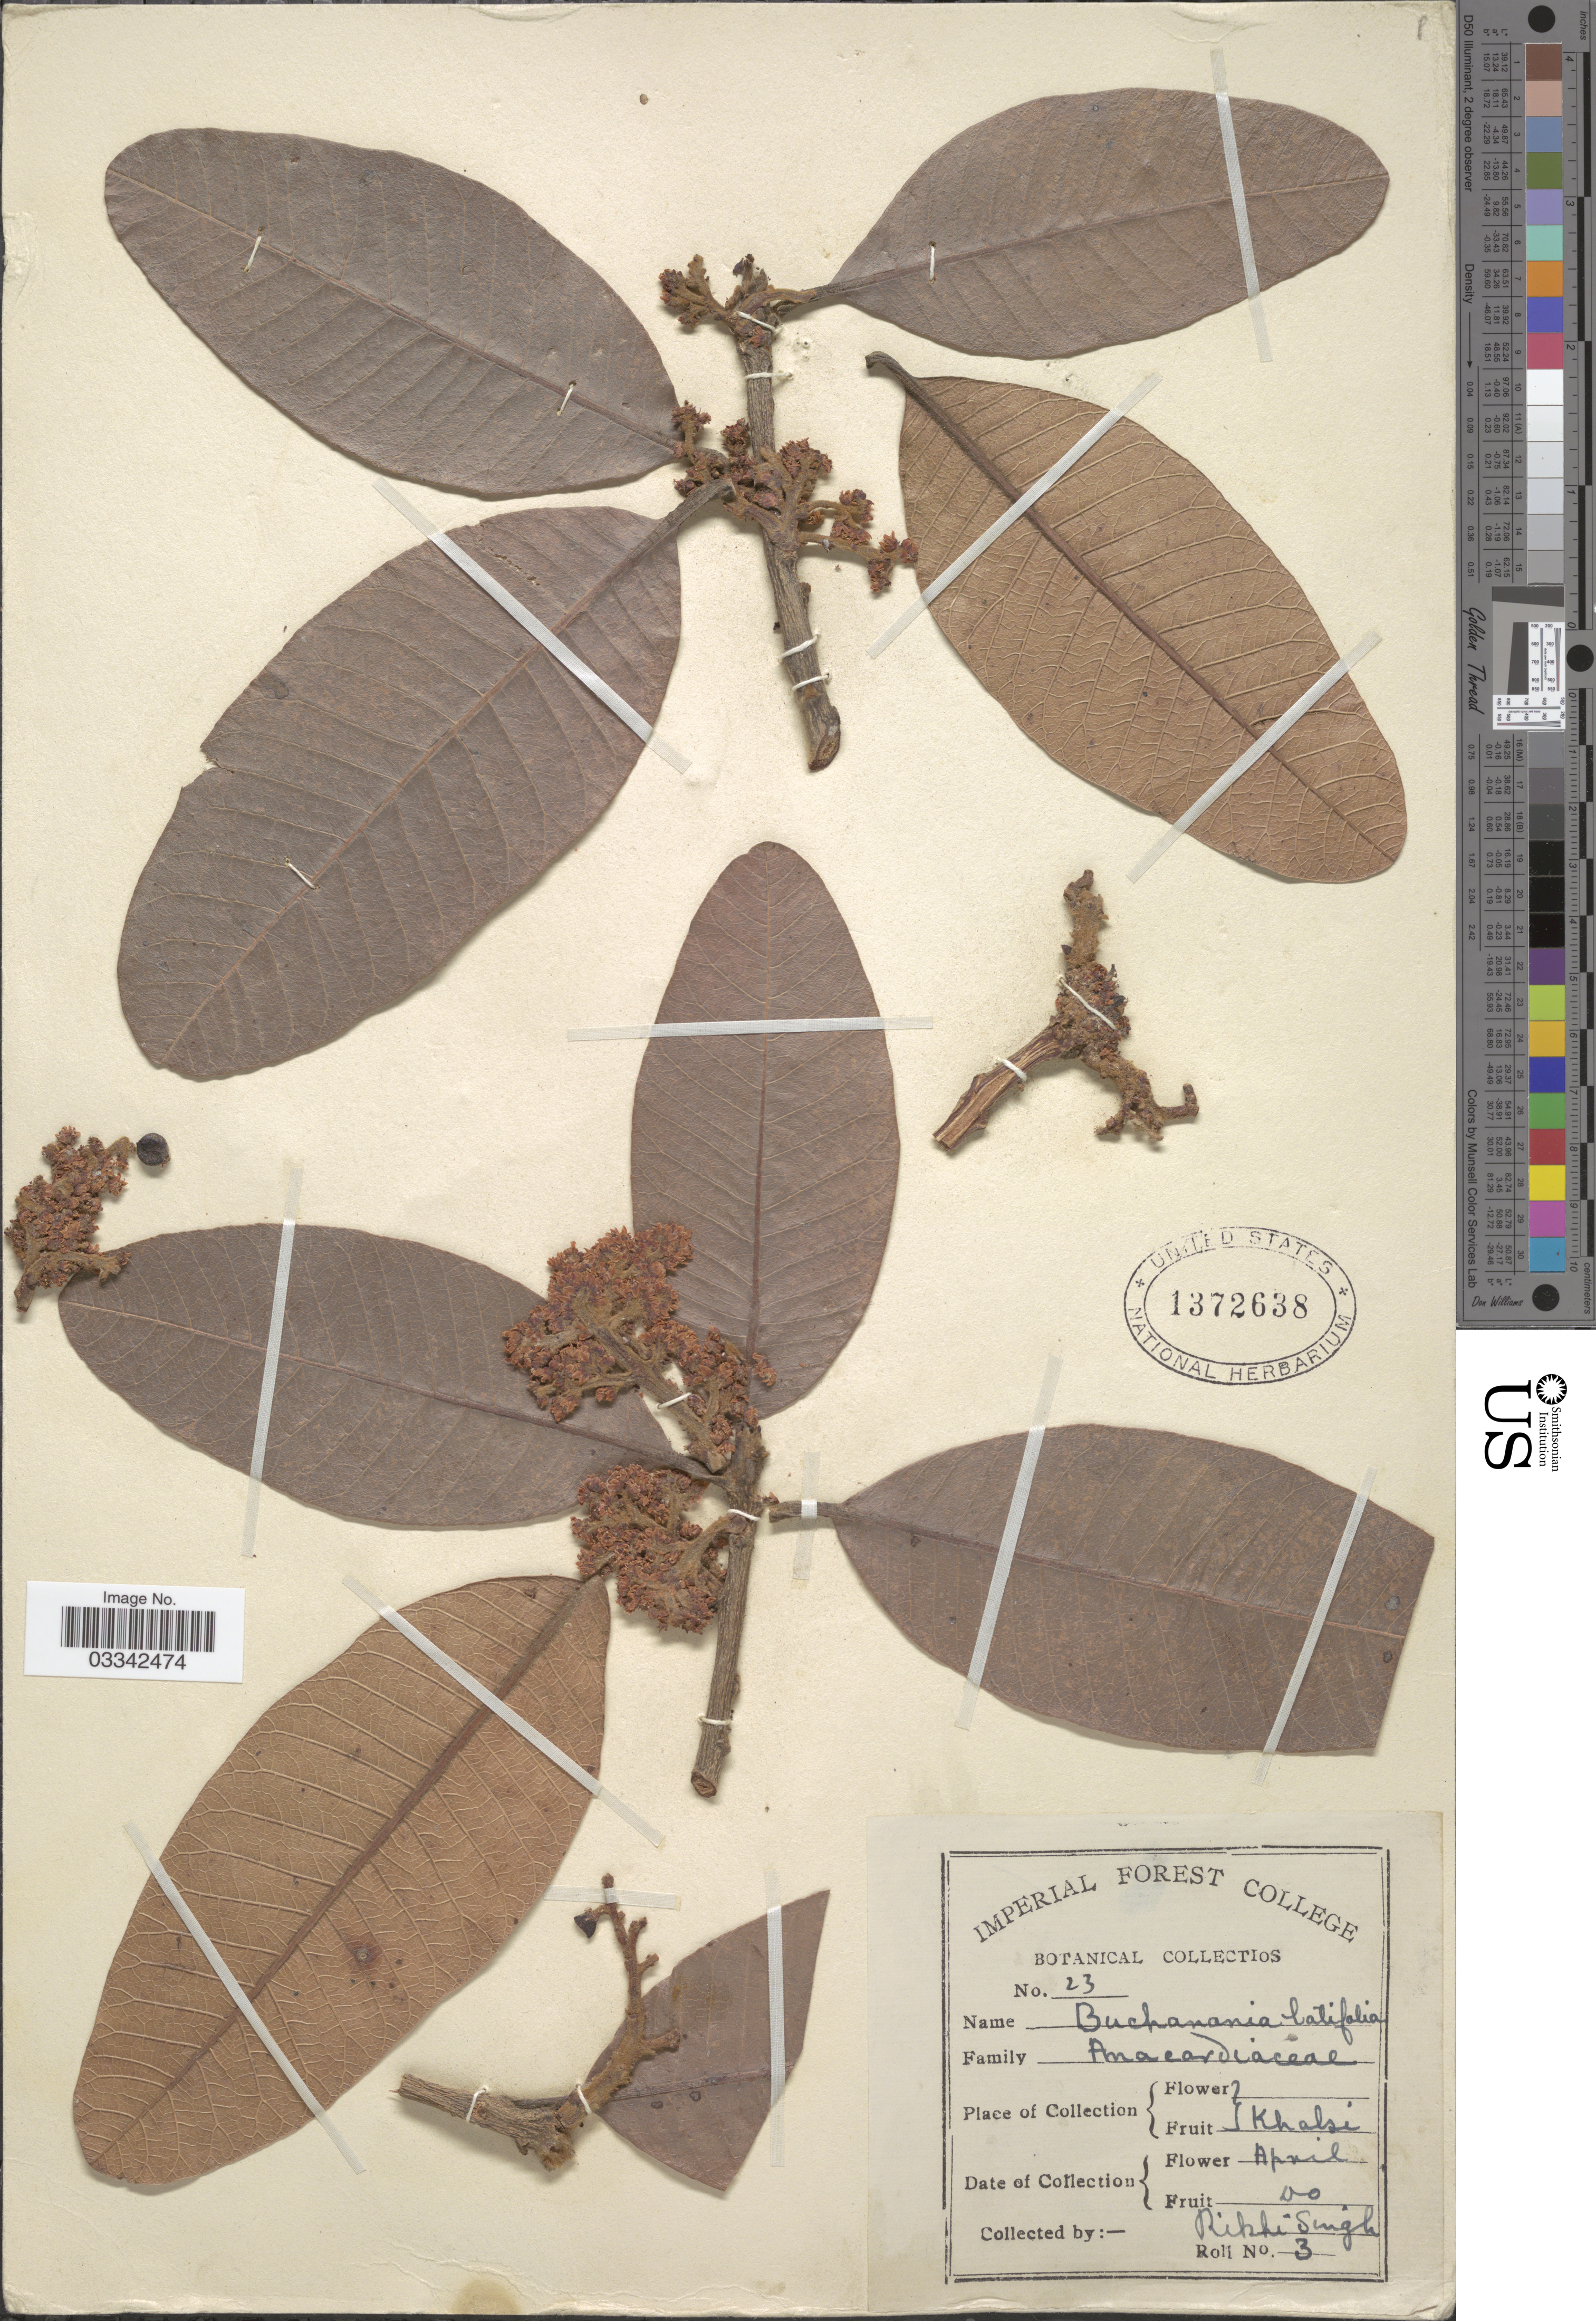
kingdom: Plantae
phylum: Tracheophyta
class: Magnoliopsida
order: Sapindales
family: Anacardiaceae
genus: Buchanania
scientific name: Buchanania latifolia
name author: Roxb.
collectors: R. Singh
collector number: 23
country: India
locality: Khalsi.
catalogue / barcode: US 1372638